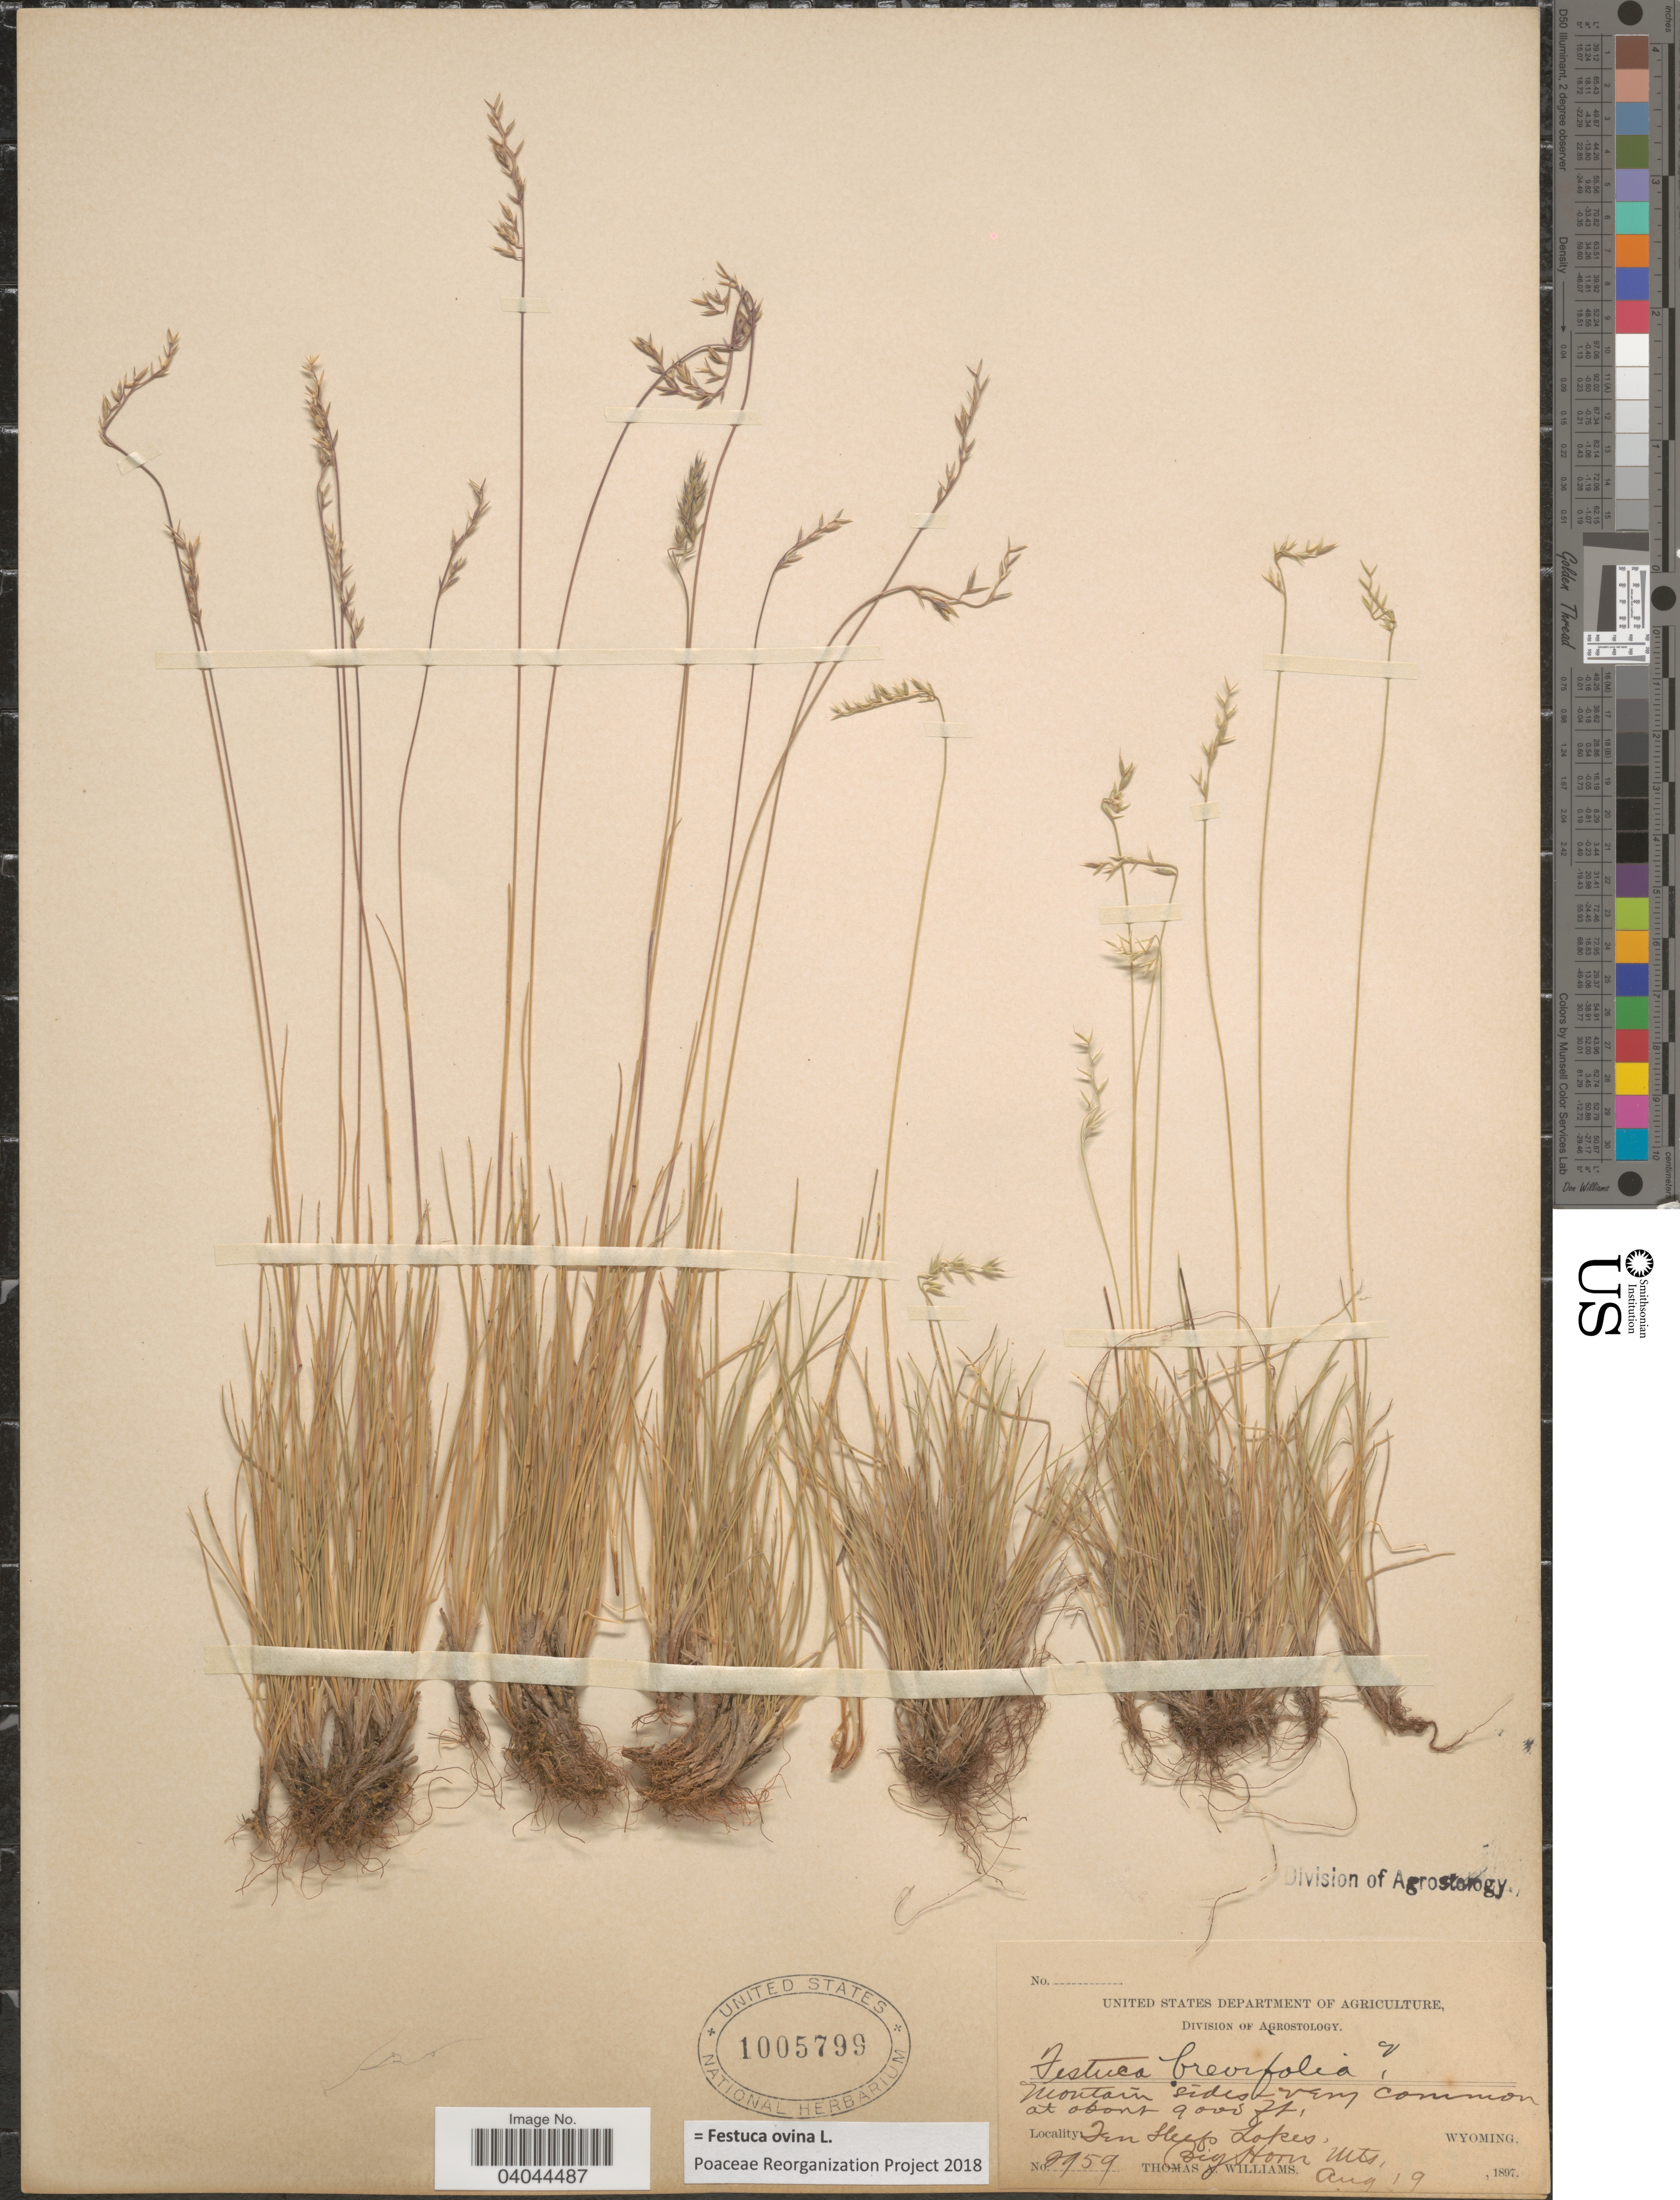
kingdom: Plantae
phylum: Tracheophyta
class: Liliopsida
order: Poales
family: Poaceae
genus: Festuca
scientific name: Festuca ovina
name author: L.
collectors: T. A. Williams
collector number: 2959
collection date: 1897-08-19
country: United States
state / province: Wyoming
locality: Ten Sleep Lakes.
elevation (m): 2743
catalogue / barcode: US 1005799